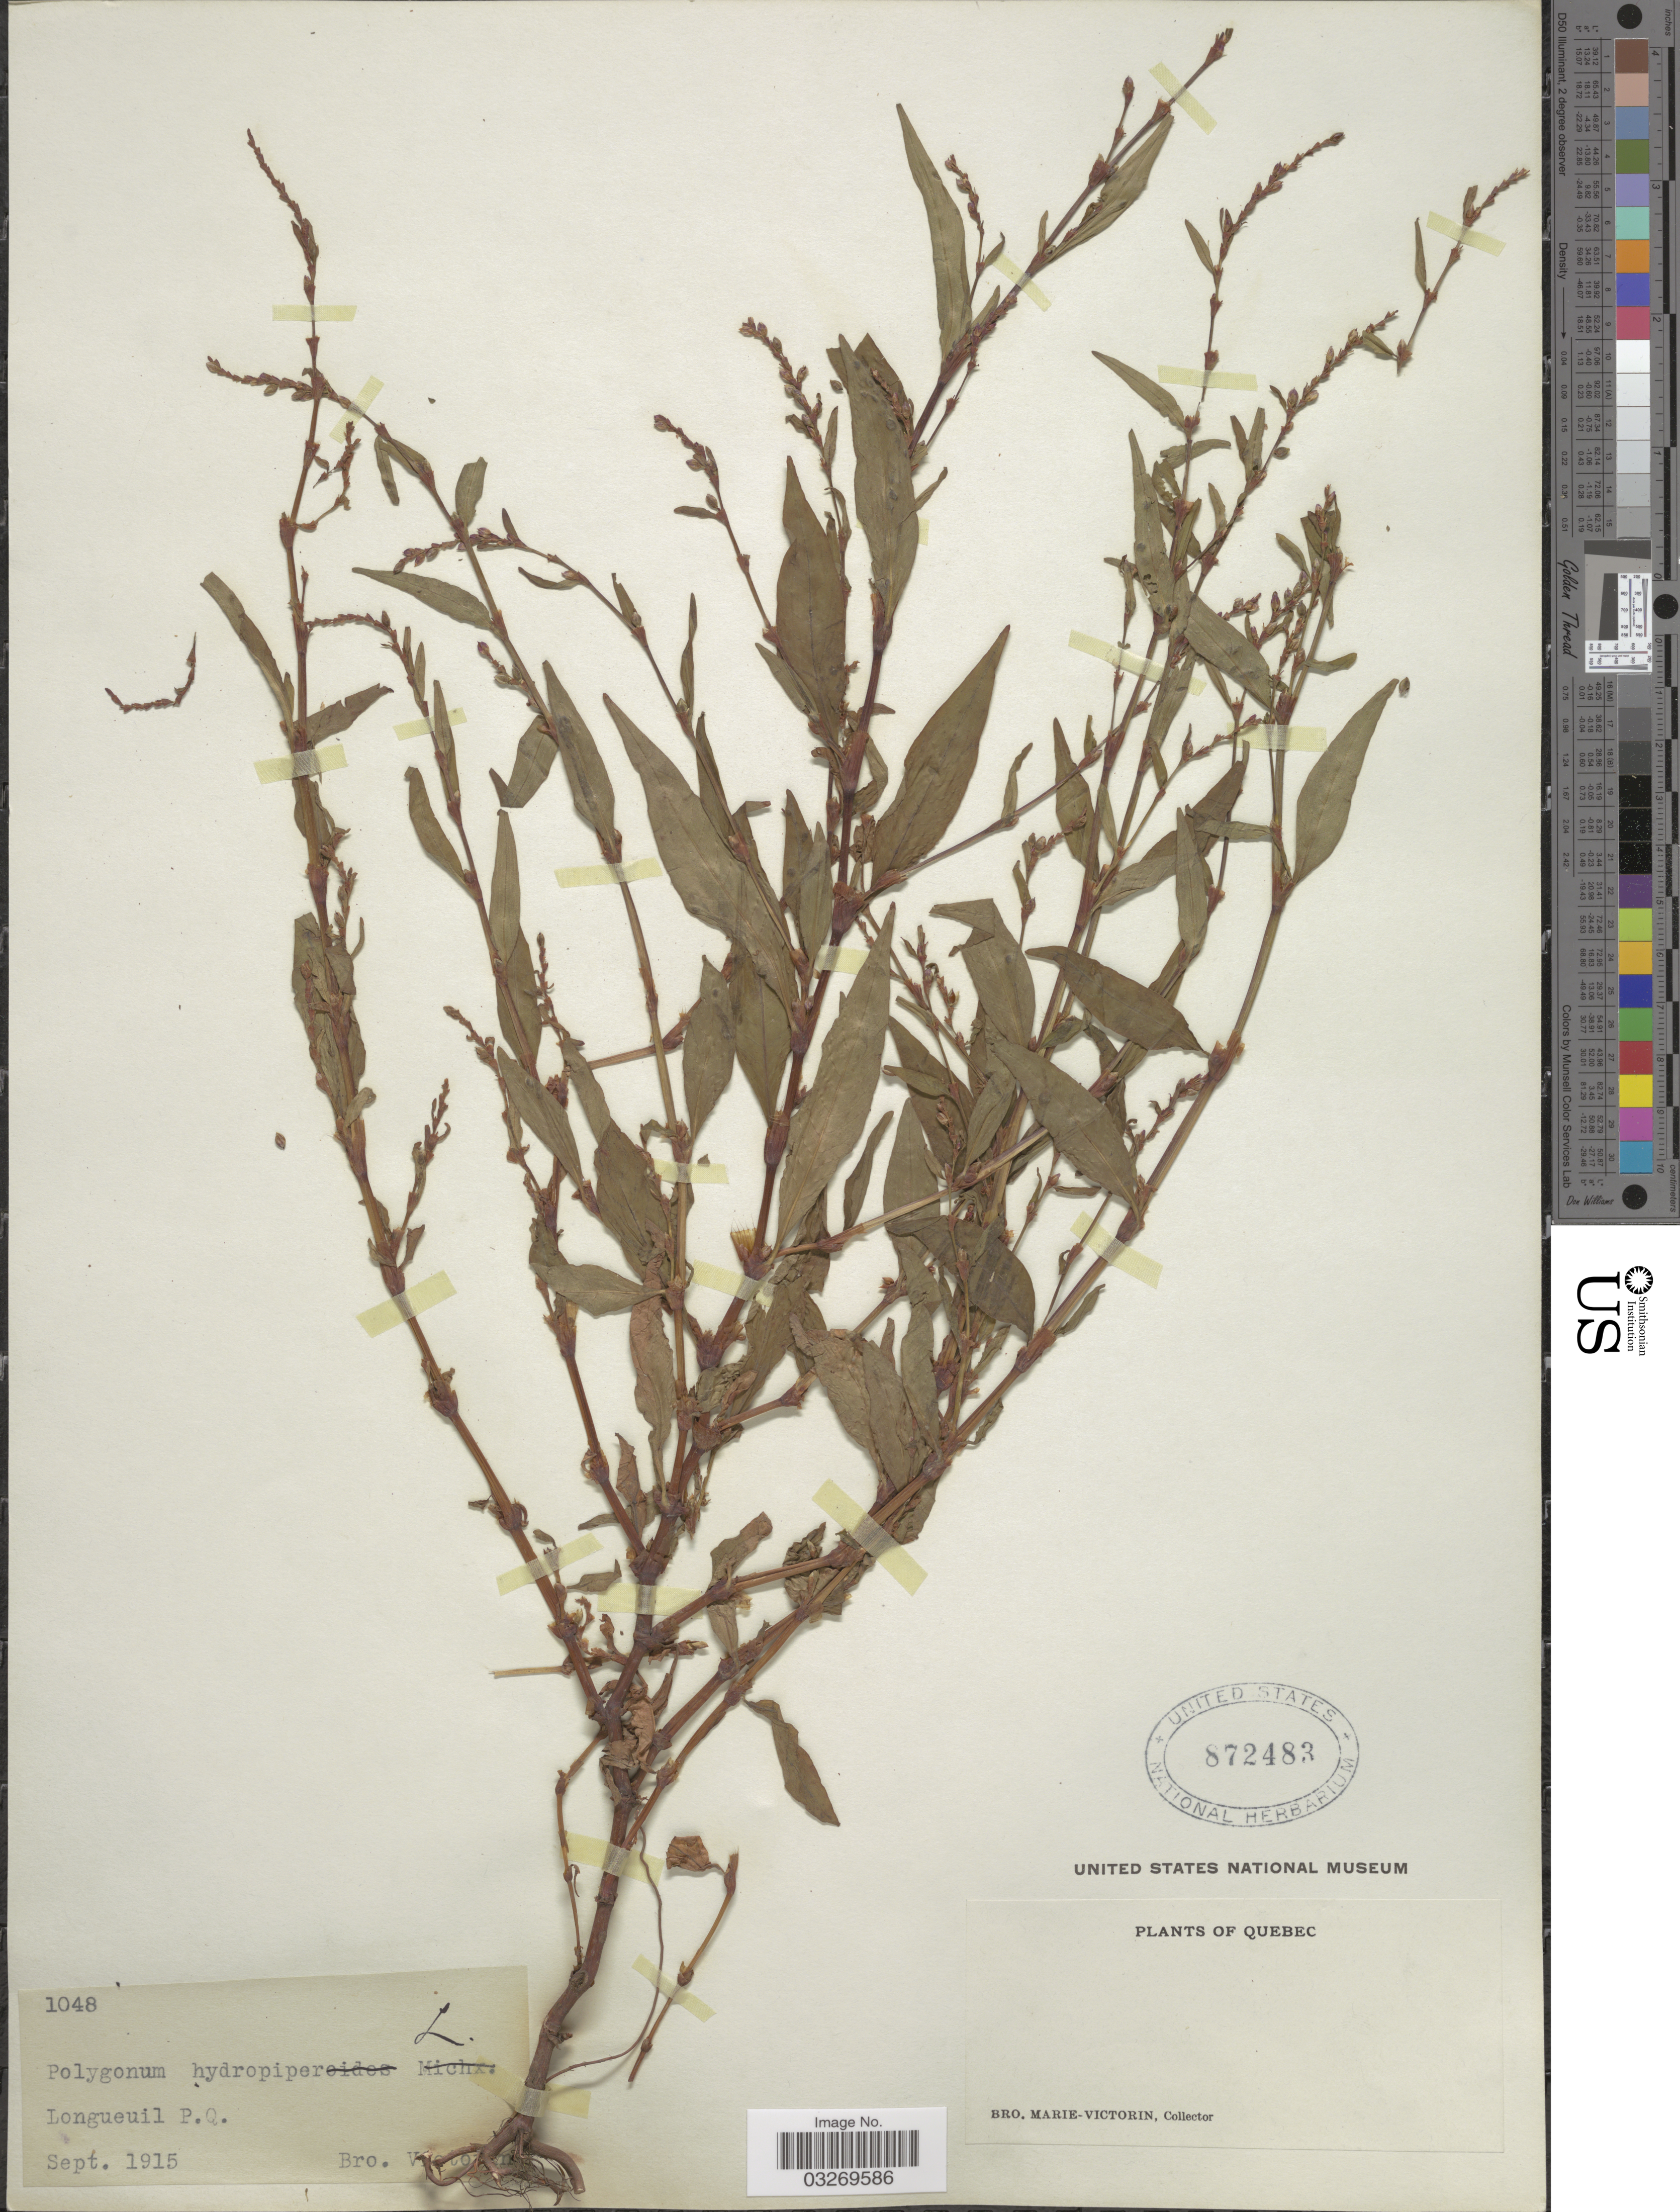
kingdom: Plantae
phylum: Tracheophyta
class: Magnoliopsida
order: Caryophyllales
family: Polygonaceae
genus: Persicaria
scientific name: Persicaria hydropiper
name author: (L.) Delarbre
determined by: Atha, D. E.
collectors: Fr. Marie-Victorin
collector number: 1048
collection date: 1915-09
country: Canada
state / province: Quebec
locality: Longueuil P.Q.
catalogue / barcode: US 872483